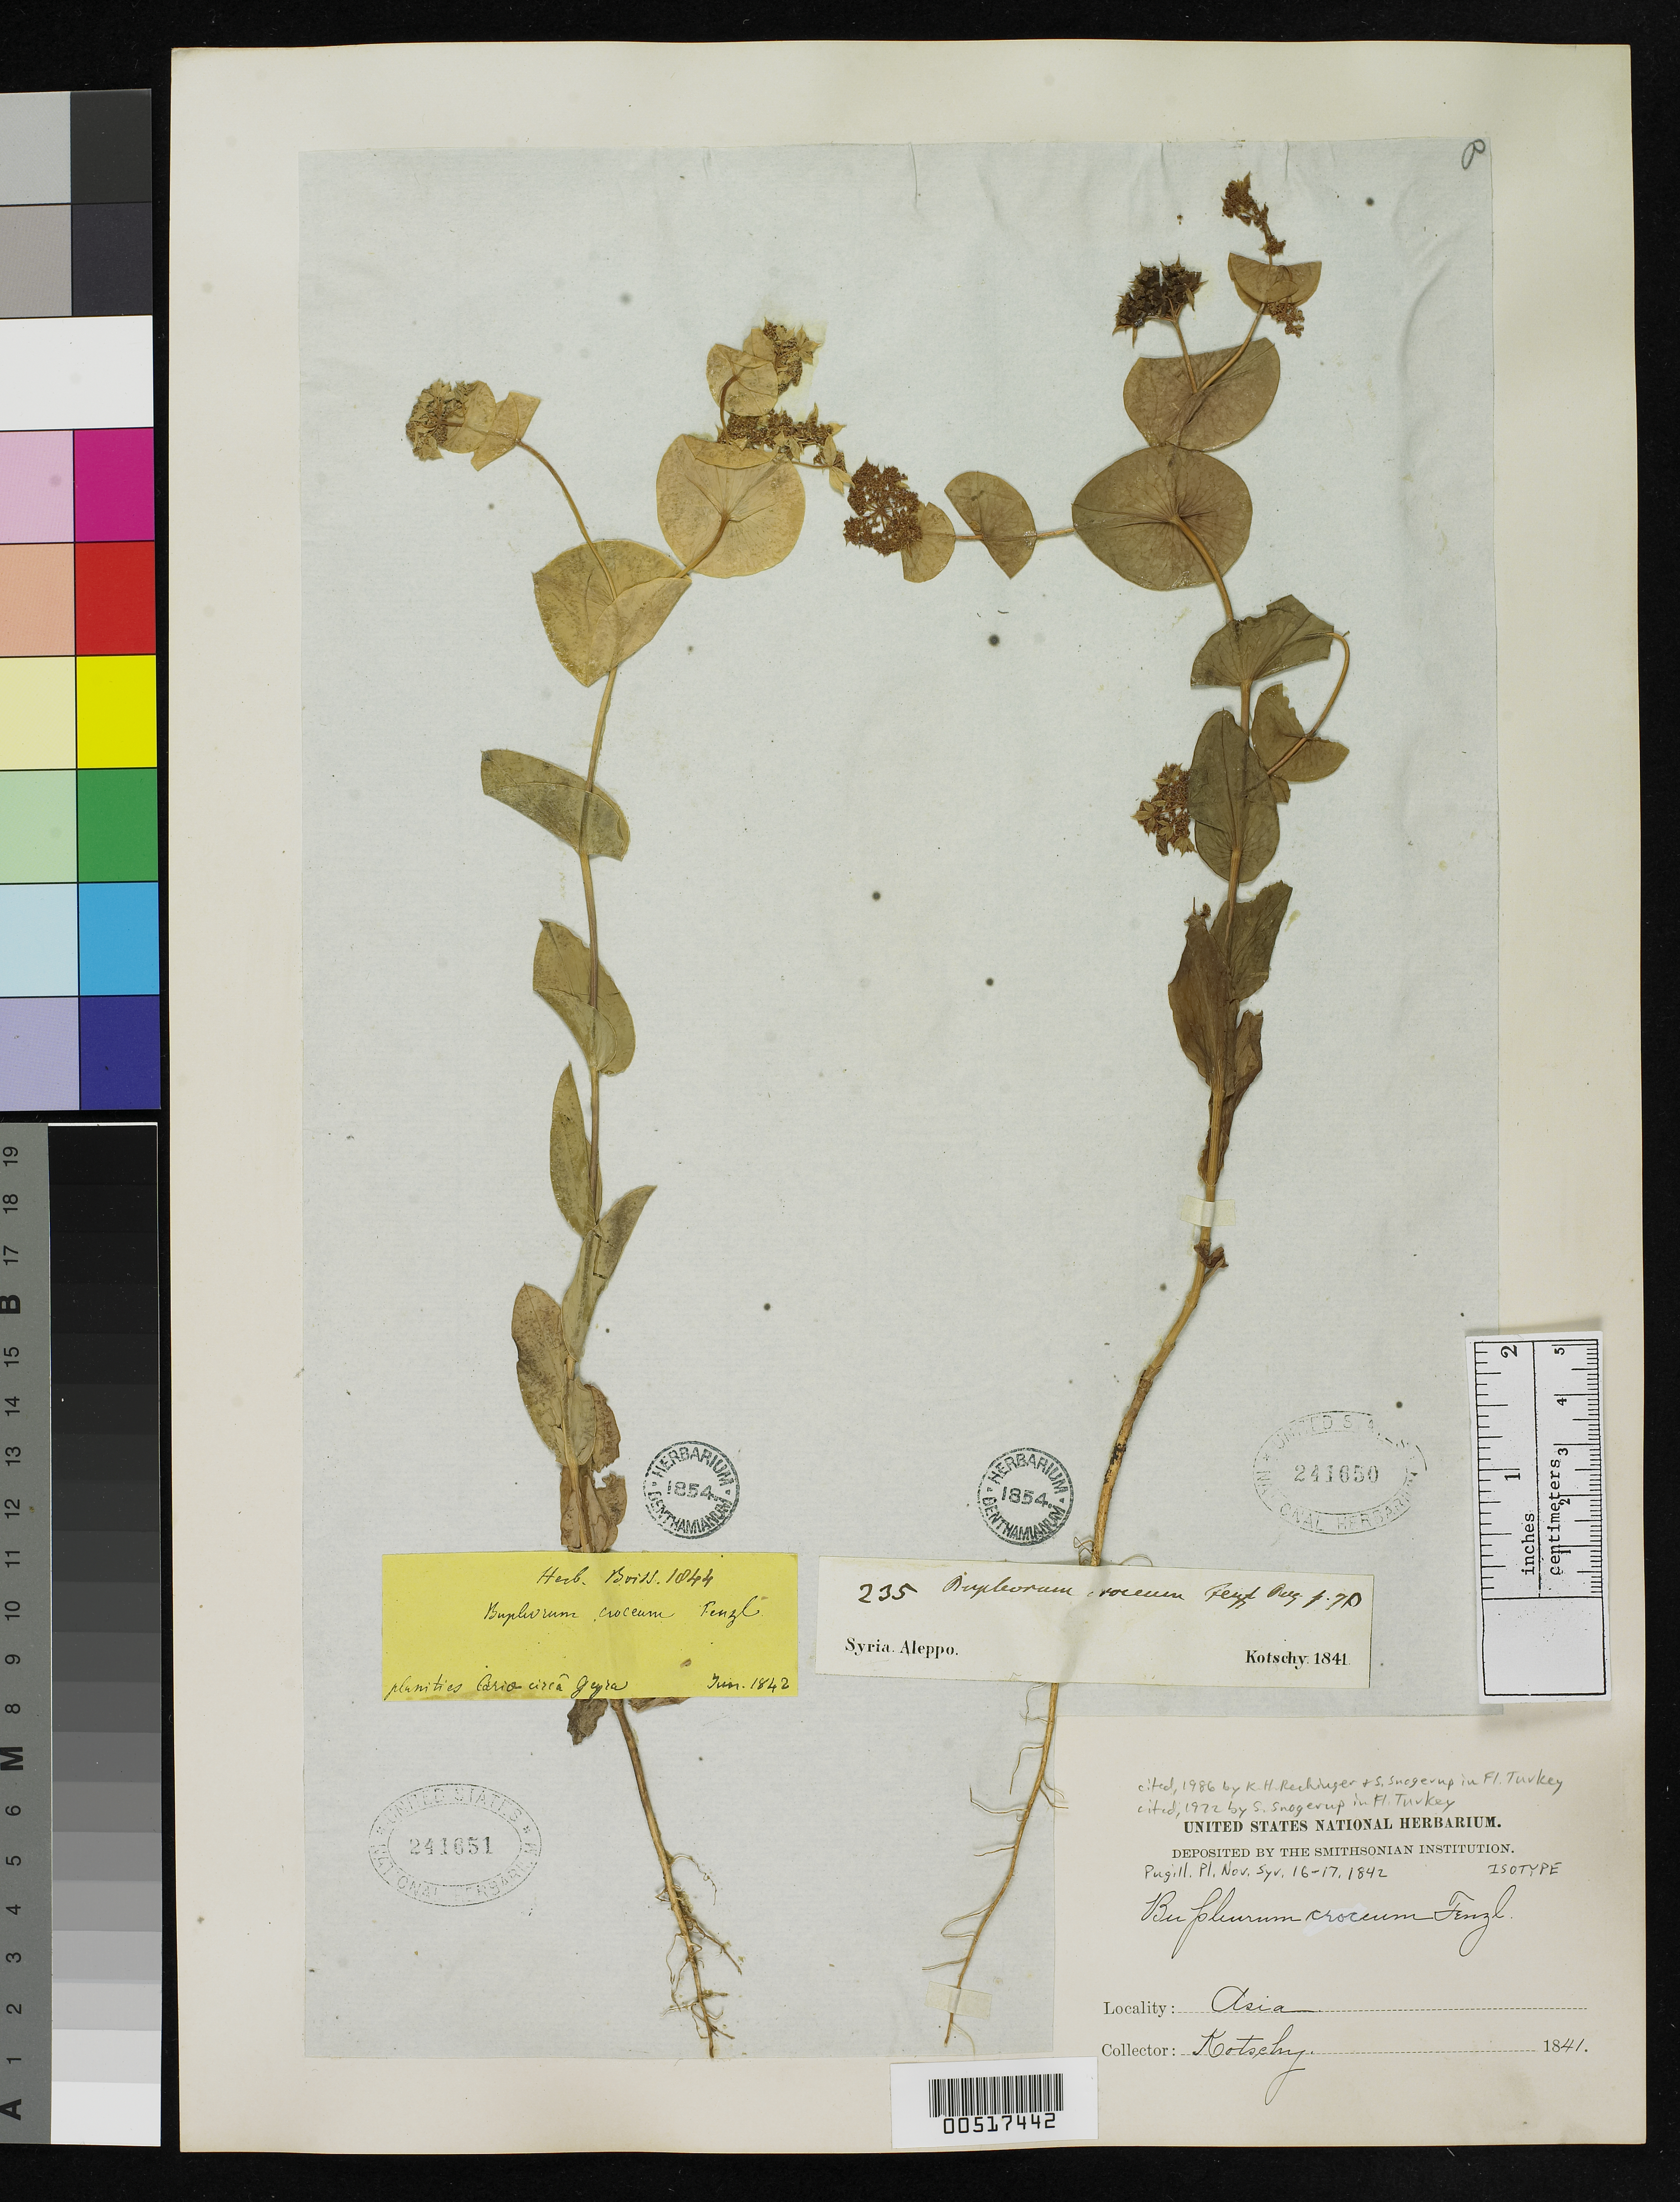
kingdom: Plantae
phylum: Tracheophyta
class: Magnoliopsida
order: Apiales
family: Apiaceae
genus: Bupleurum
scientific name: Bupleurum croceum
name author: Fenzl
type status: Isotype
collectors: K. G. Kotschy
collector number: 235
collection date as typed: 1841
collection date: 1841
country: Syria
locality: Aleppo.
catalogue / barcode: US 241650